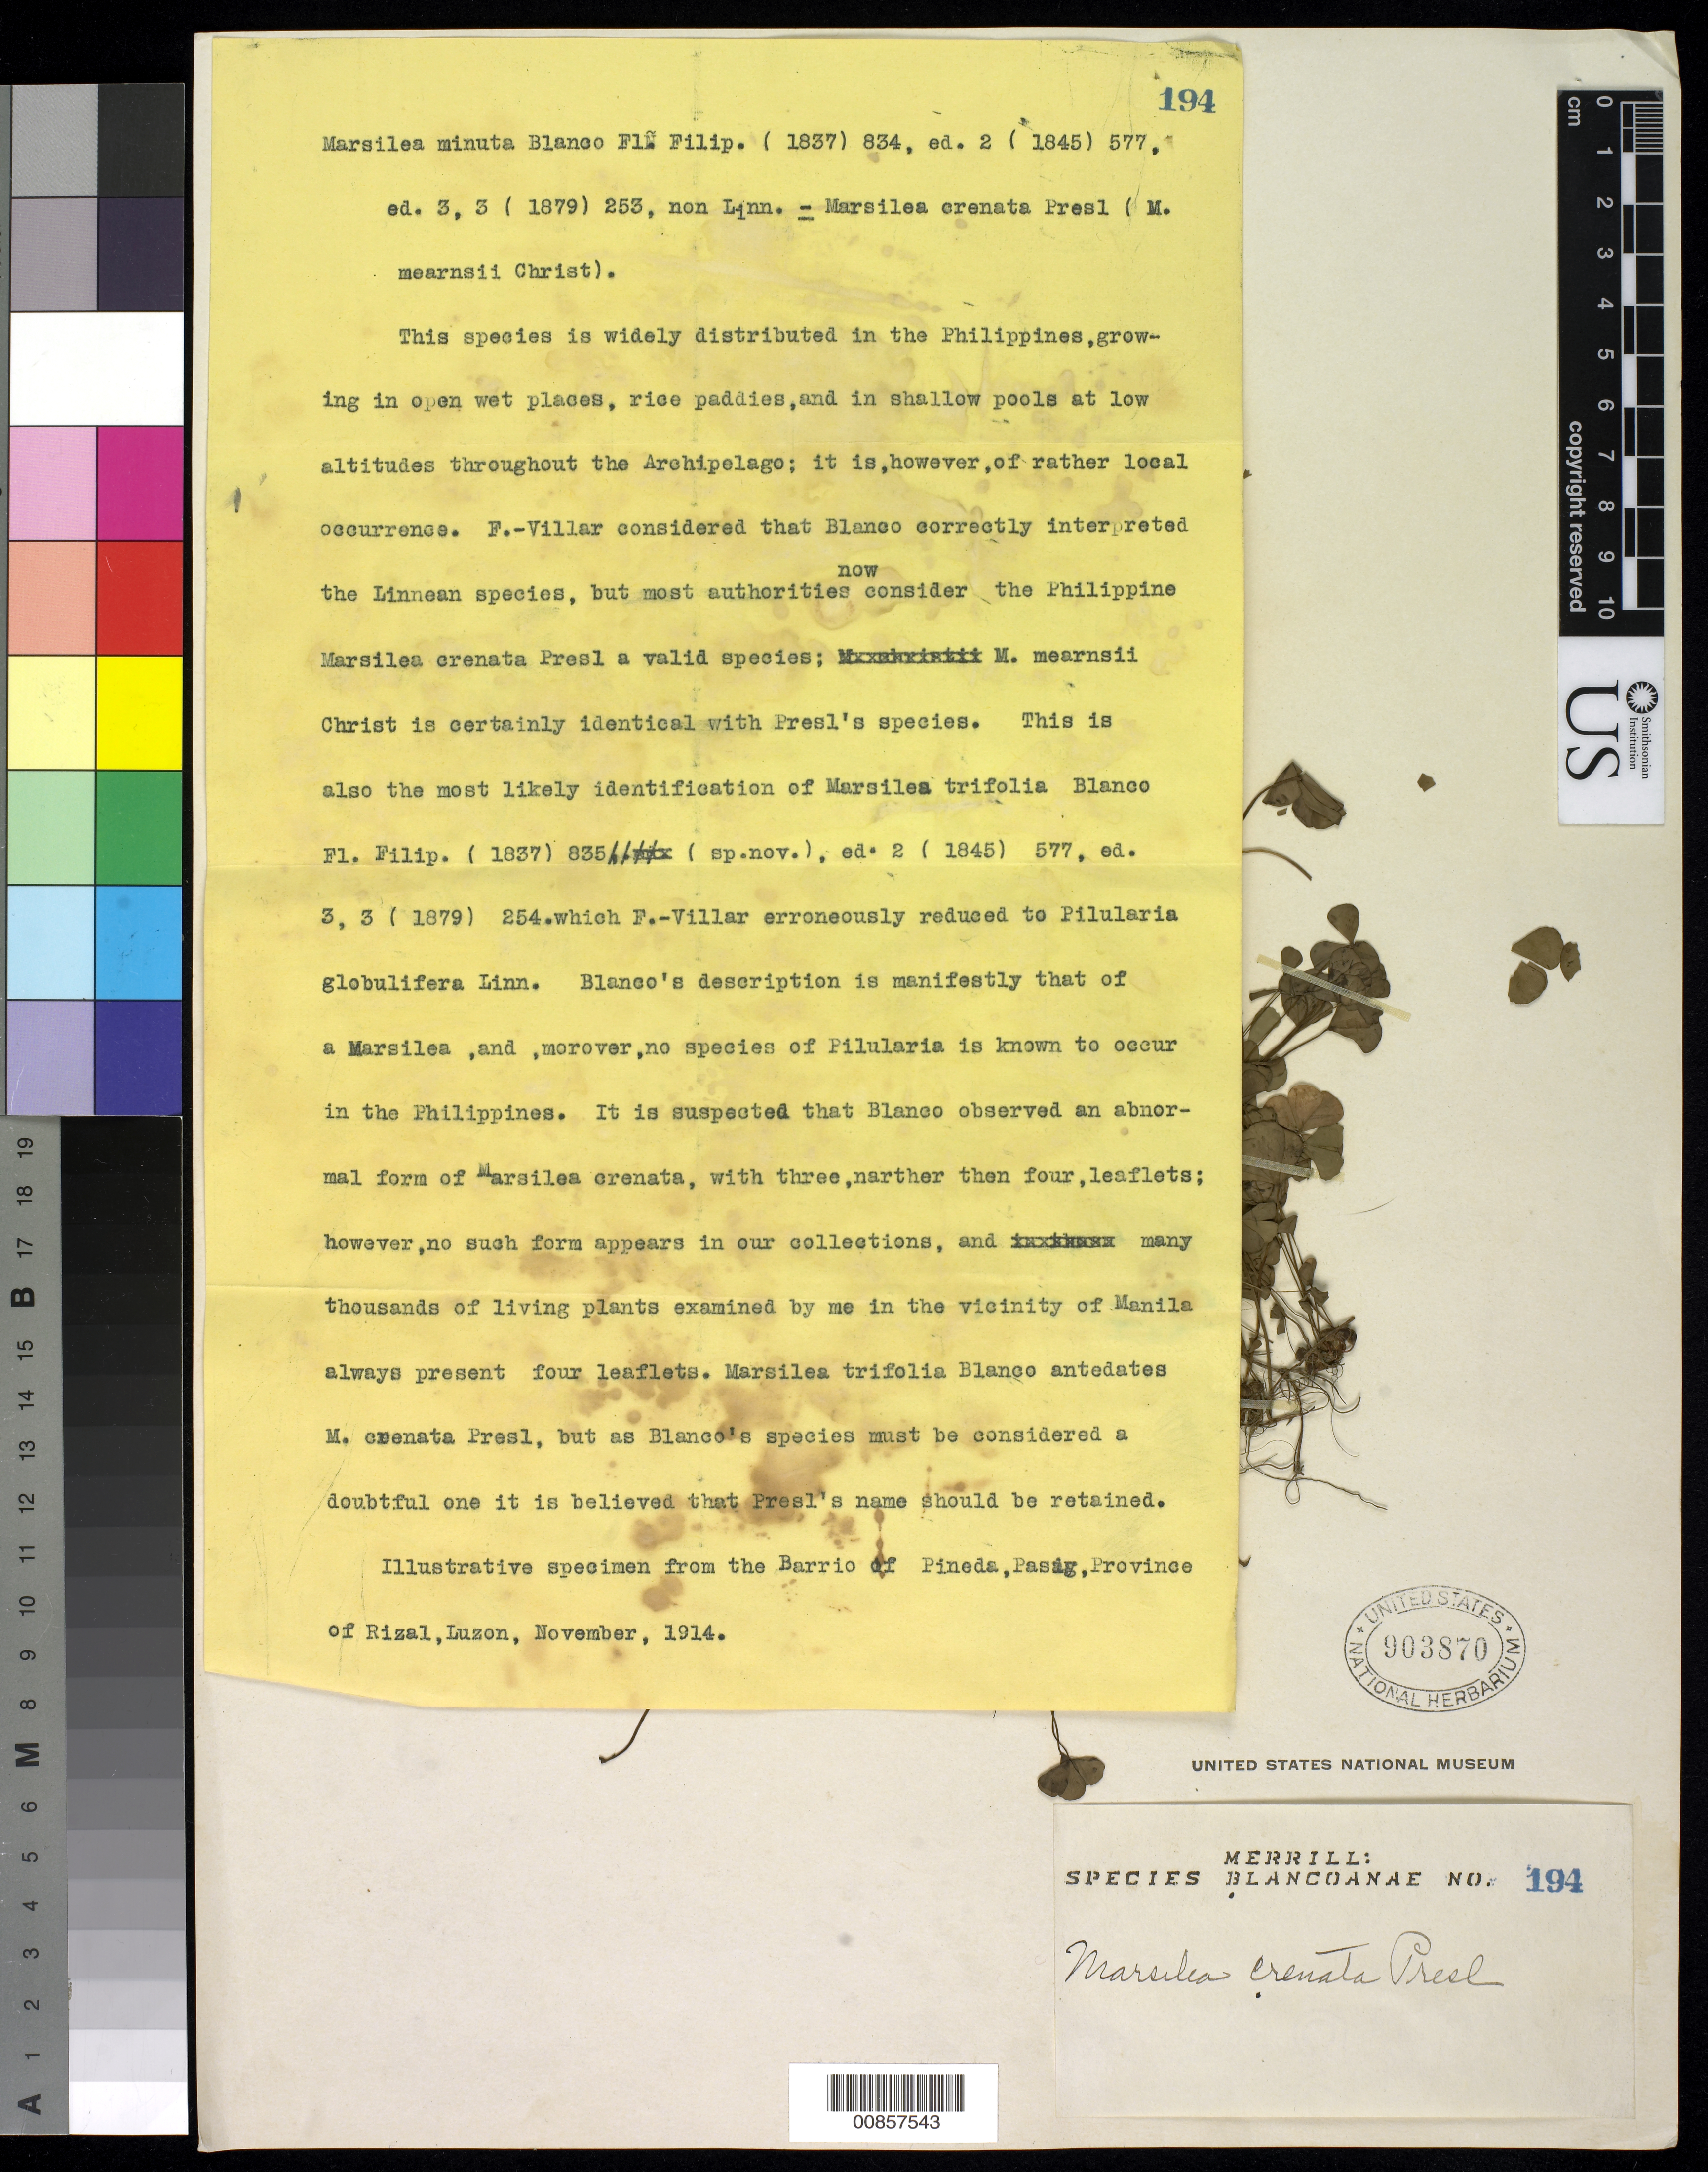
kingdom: Plantae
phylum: Tracheophyta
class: Polypodiopsida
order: Salviniales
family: Marsileaceae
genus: Marsilea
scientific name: Marsilea crenata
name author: C. Presl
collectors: E. D. Merrill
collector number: Sp. Blancoan. 0194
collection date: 1914-11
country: Philippines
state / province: National Capital Region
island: Luzon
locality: Barrio of Pineda, Pasig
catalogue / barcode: US 903870